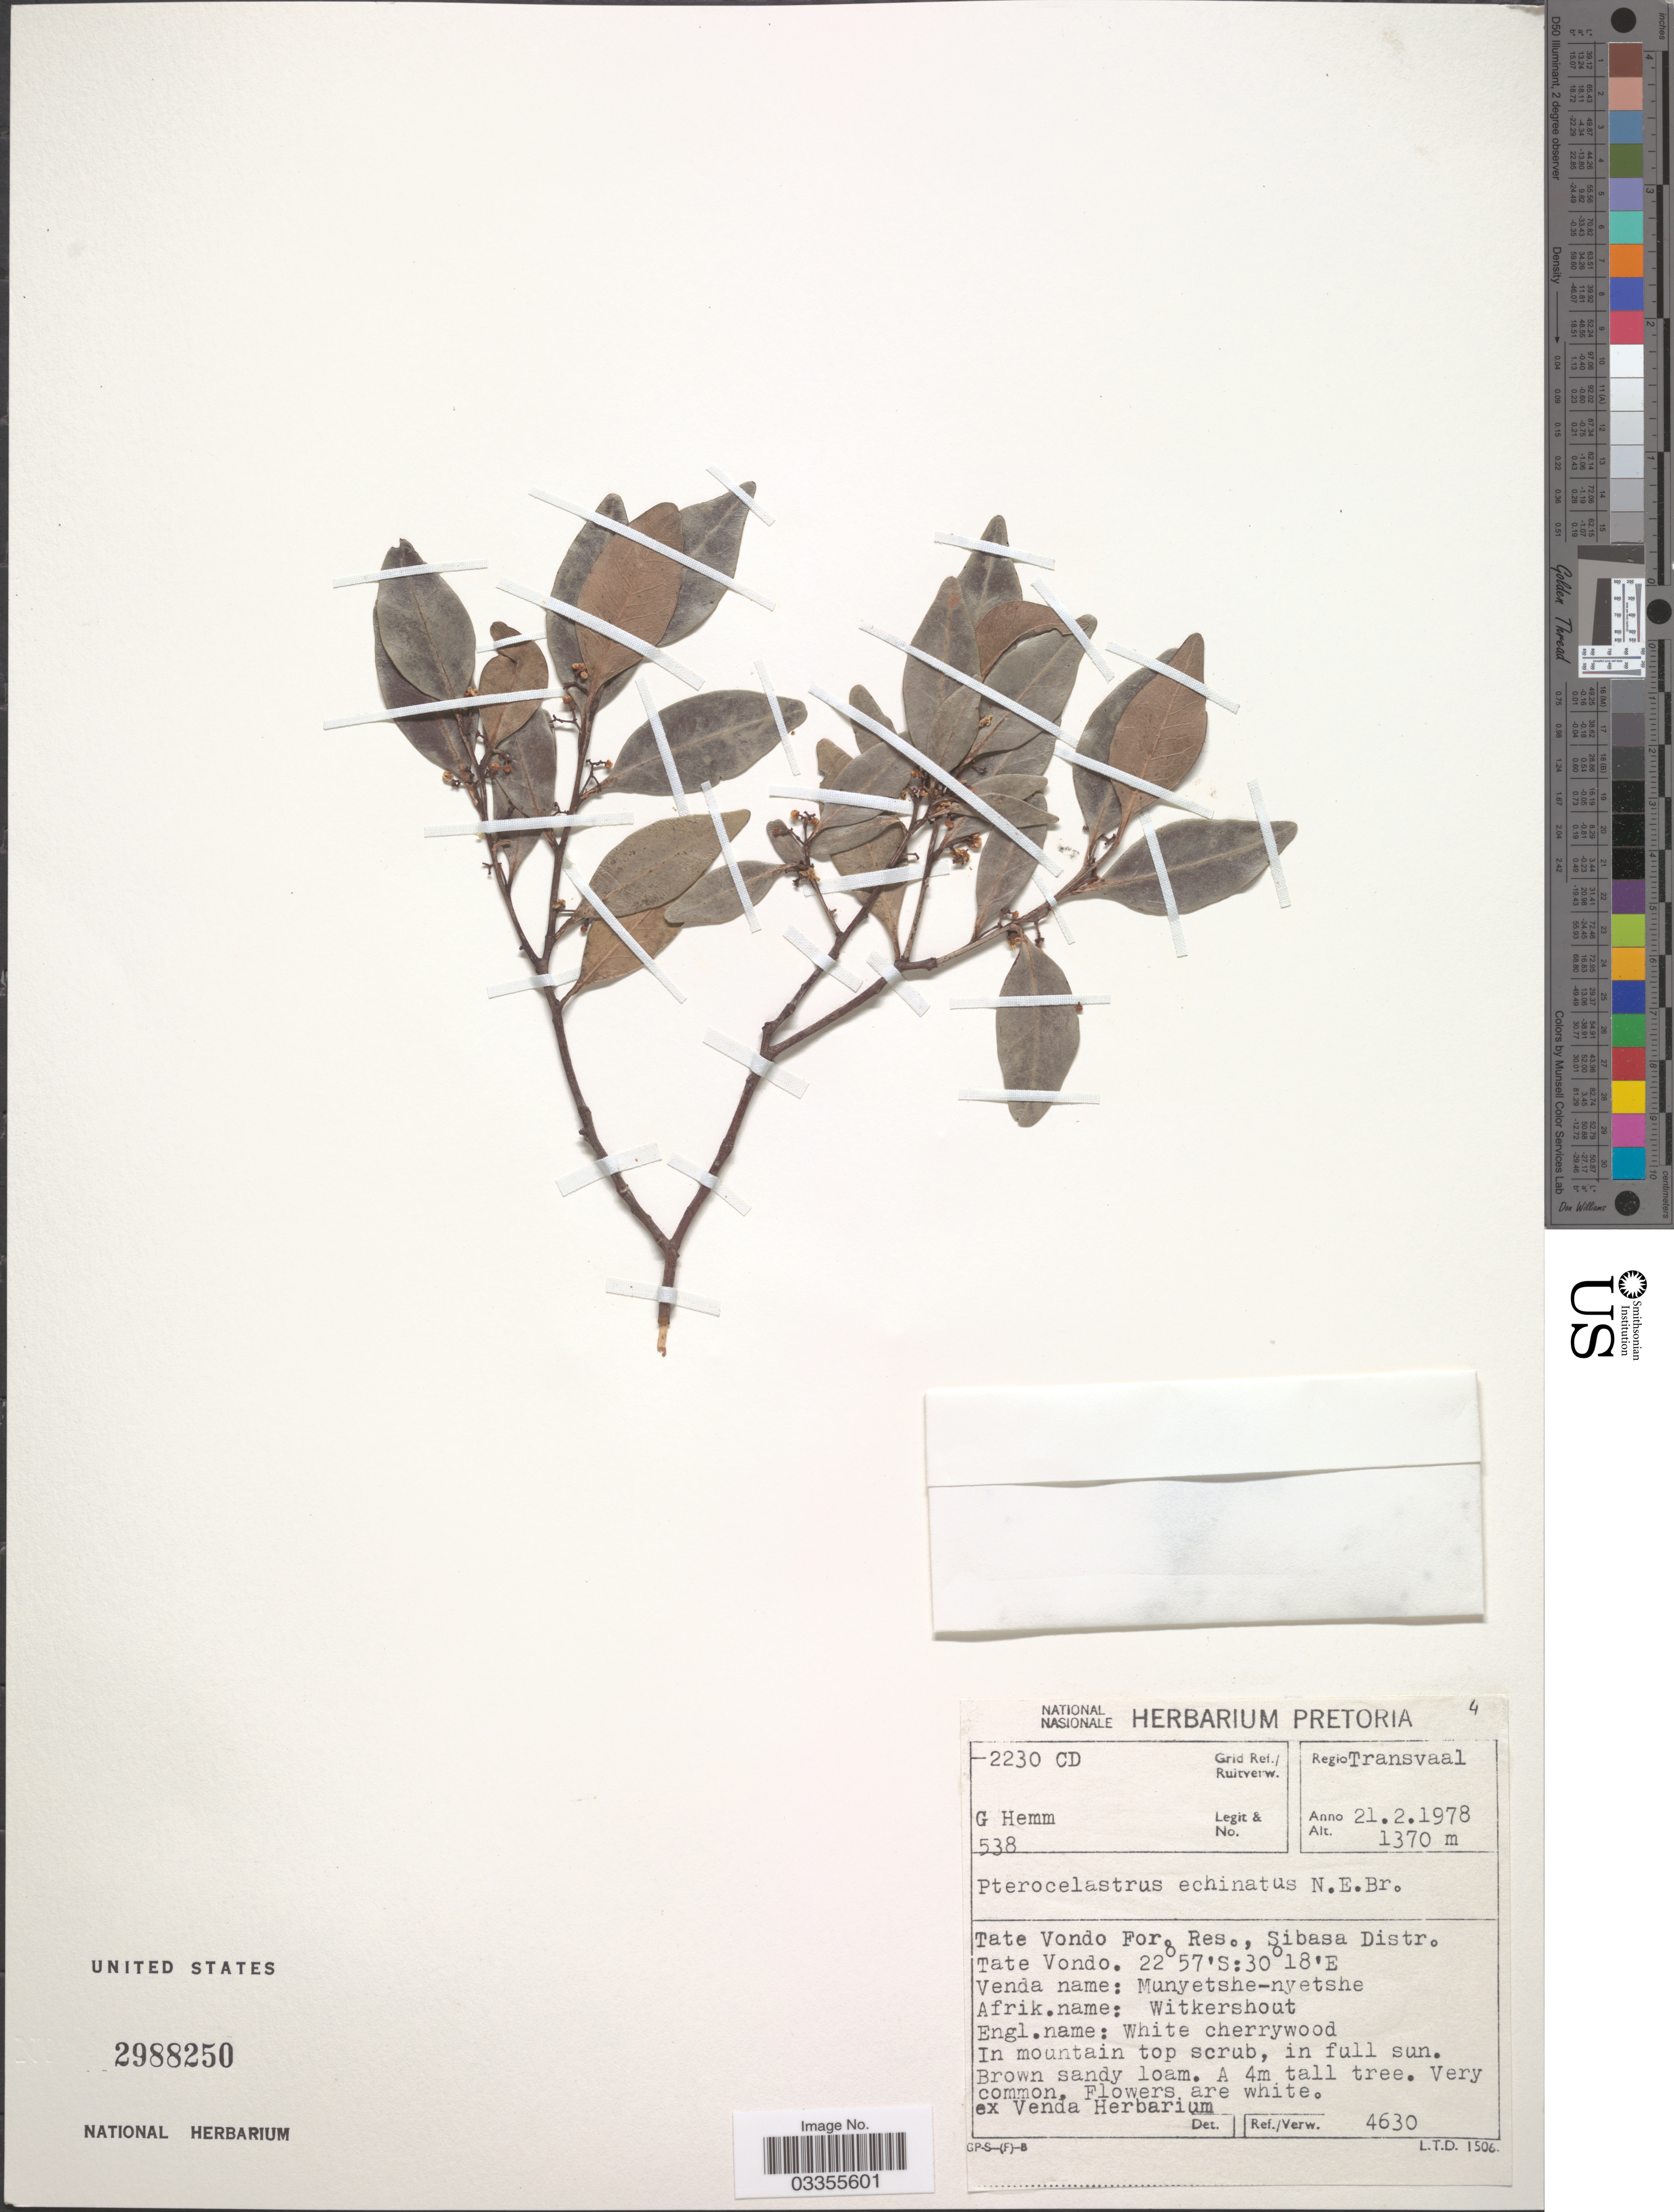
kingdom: Plantae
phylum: Tracheophyta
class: Magnoliopsida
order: Celastrales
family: Celastraceae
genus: Pterocelastrus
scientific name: Pterocelastrus tricuspidatus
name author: Walp.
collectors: G. Hemm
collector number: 538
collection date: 1978-02-21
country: South Africa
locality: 2230 CD Grid Ref./Ruitverw. Regio Transvaal. Tate Vondo For. Res., Sibasa Distr. Tate Vondo.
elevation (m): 1370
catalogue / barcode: US 2988250